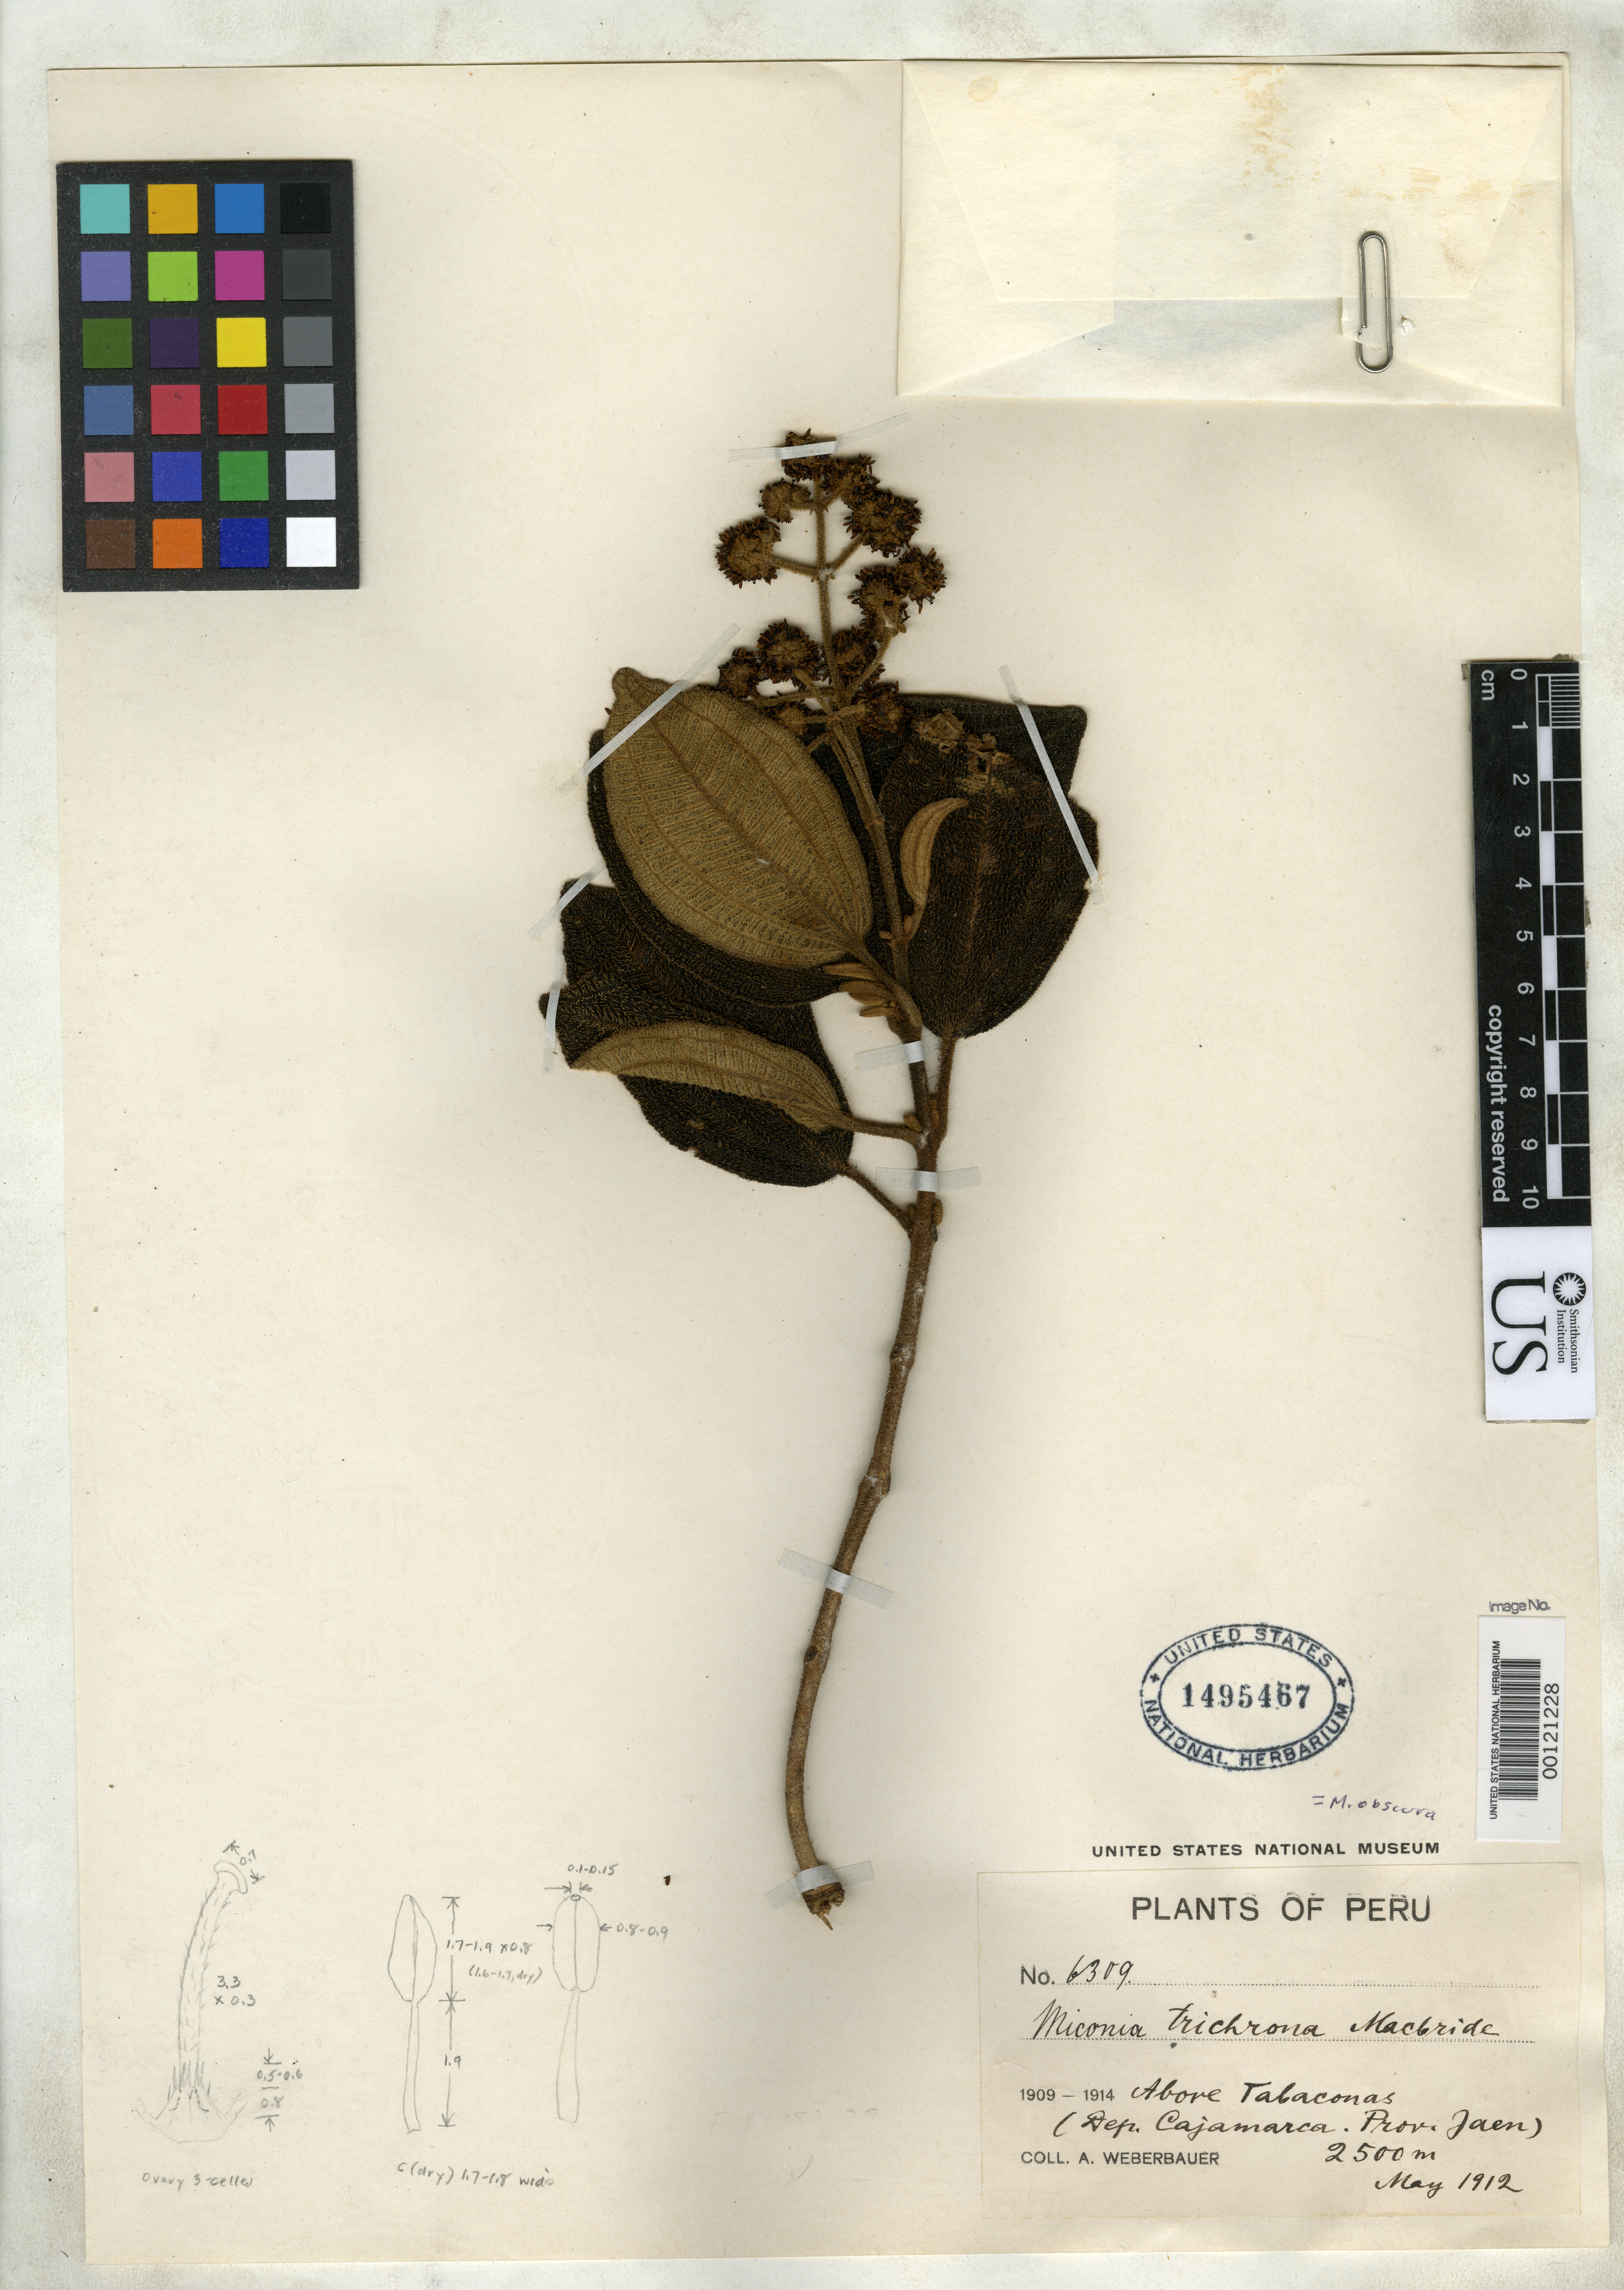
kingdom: Plantae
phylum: Tracheophyta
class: Magnoliopsida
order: Myrtales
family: Melastomataceae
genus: Miconia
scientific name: Miconia trichrona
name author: J.F. Macbr.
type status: Isotype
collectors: A. Weberbauer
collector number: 6309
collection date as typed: May 1912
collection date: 1912-05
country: Peru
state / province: Cajamarca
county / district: Jaén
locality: above Tabacanos [?]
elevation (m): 2500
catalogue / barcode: US 1495467